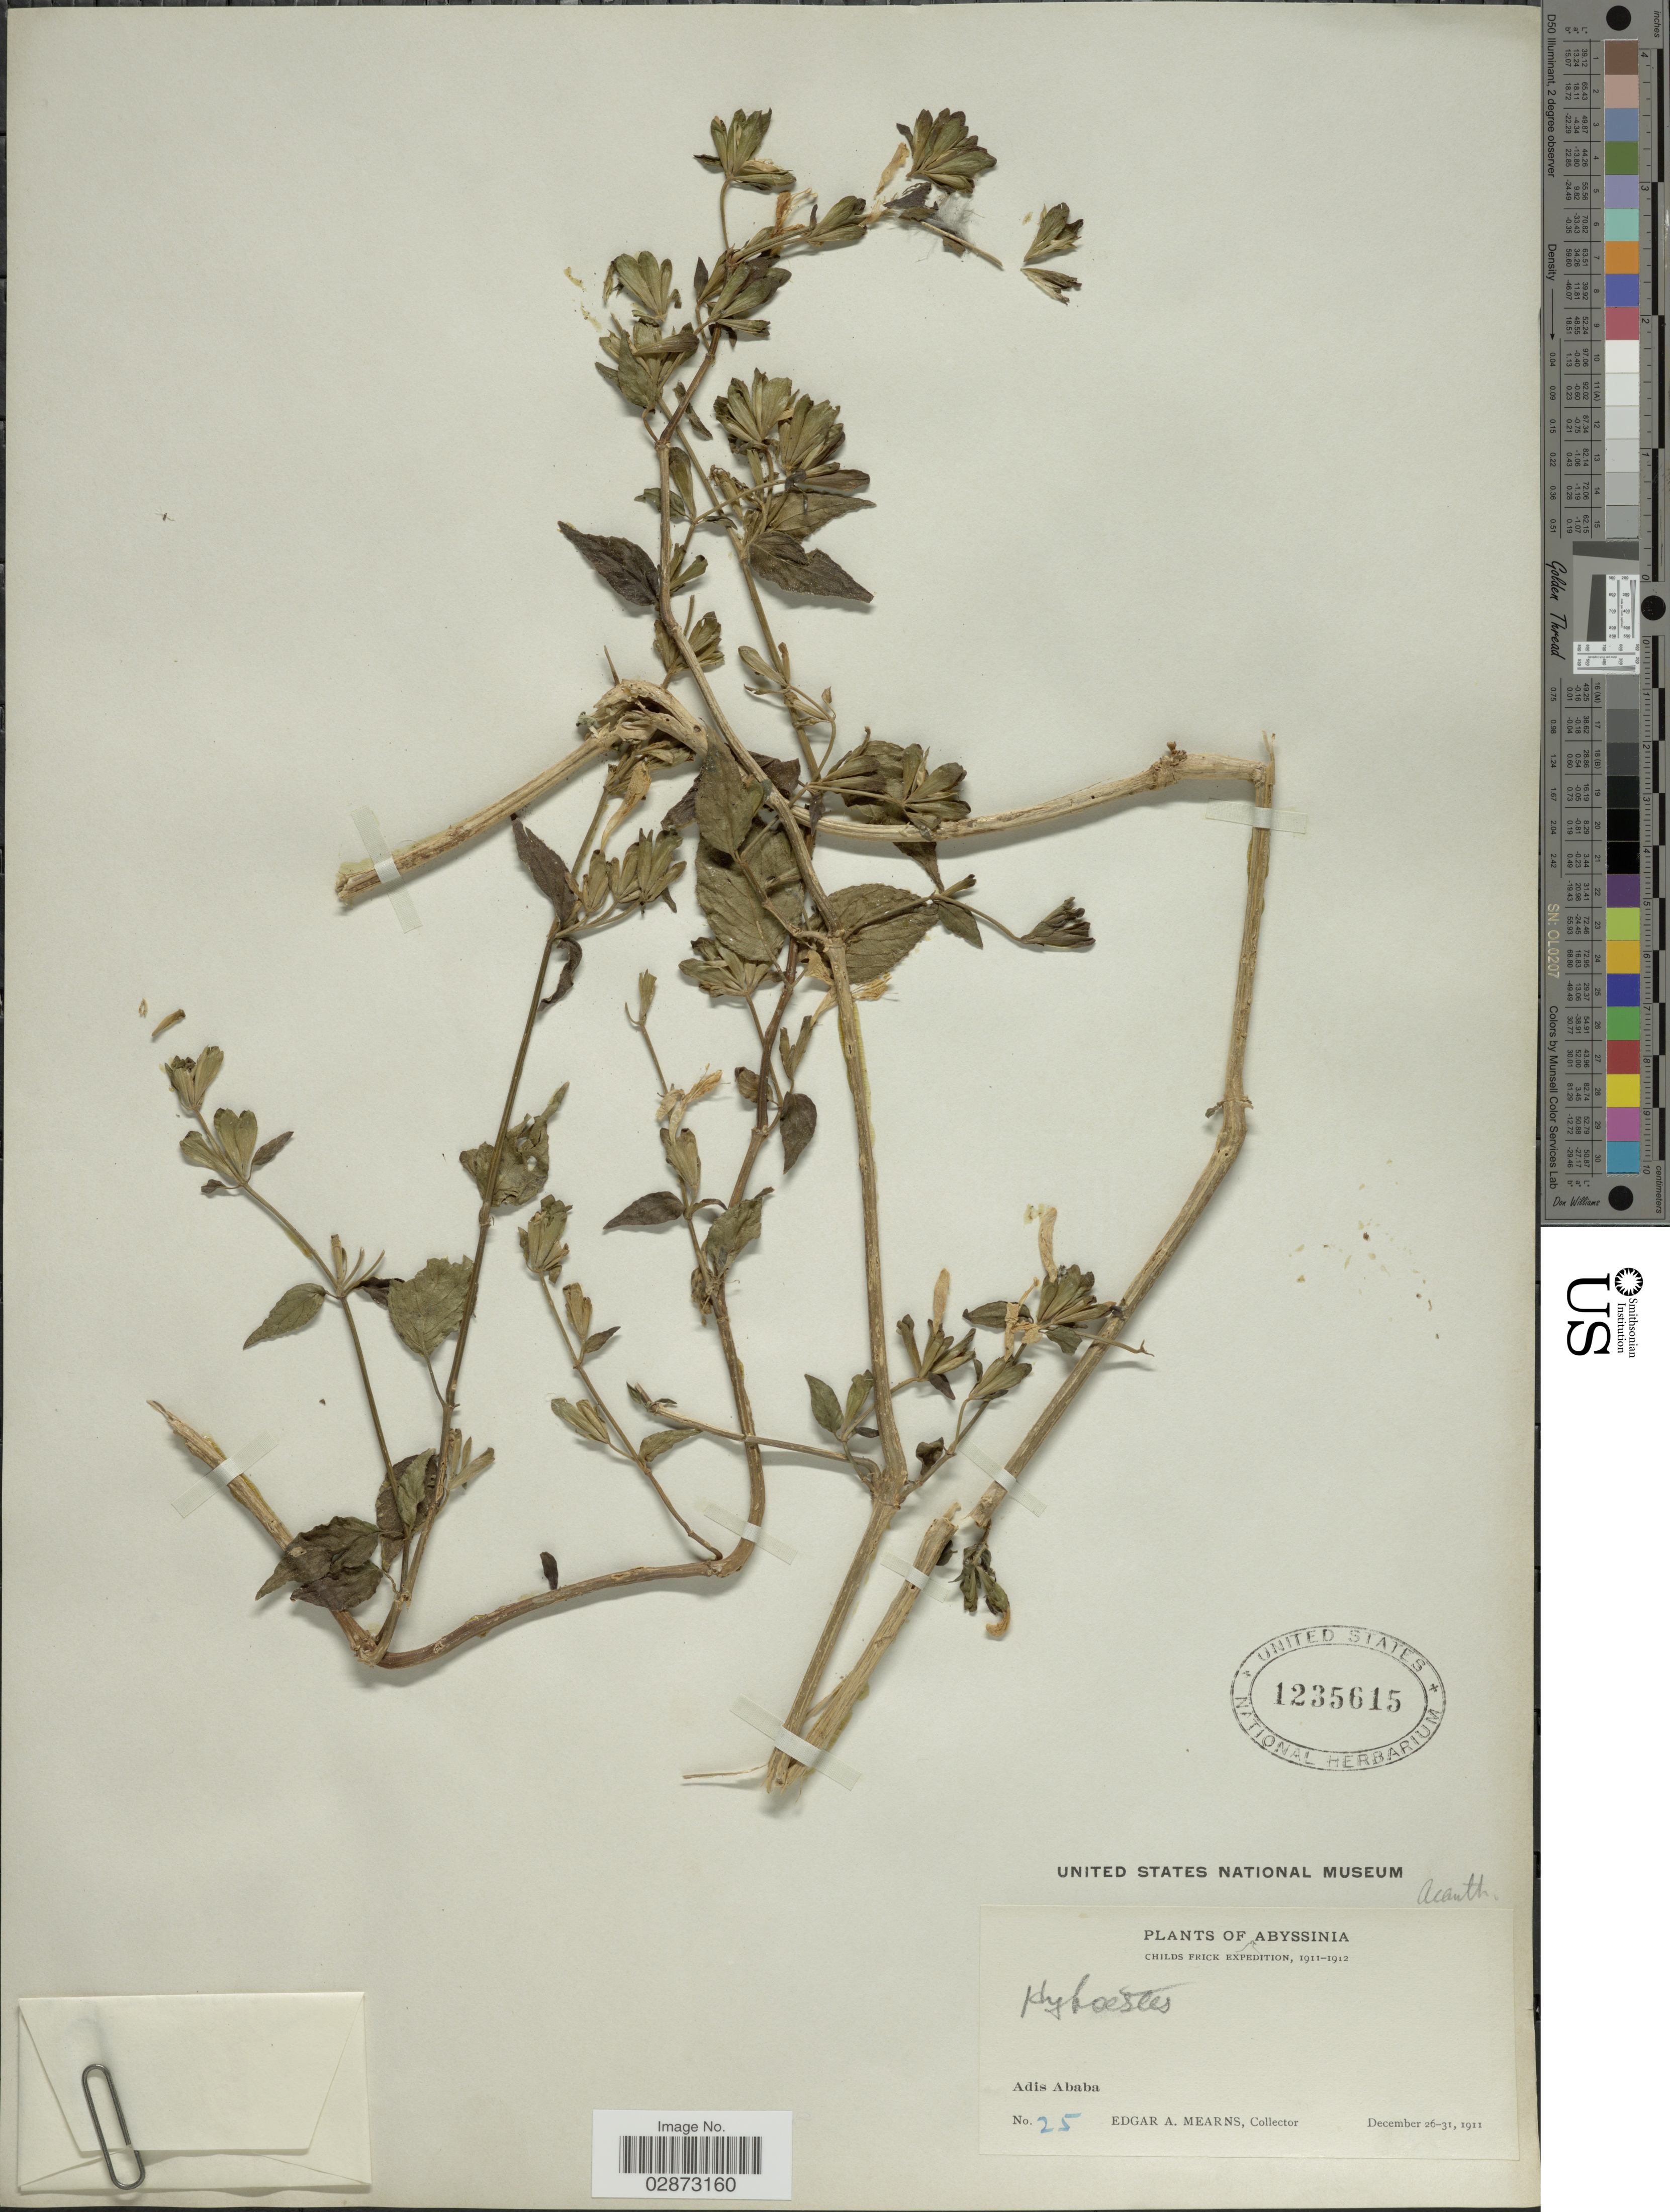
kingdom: Plantae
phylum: Tracheophyta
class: Magnoliopsida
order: Lamiales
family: Acanthaceae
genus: Hypoestes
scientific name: Hypoestes sp.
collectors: E. A. Mearns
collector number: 25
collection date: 1911-12-26/1911-12-31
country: Ethiopia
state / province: Addis Ababa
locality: Abyssinia. Addis Ababa.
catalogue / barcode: US 1235615